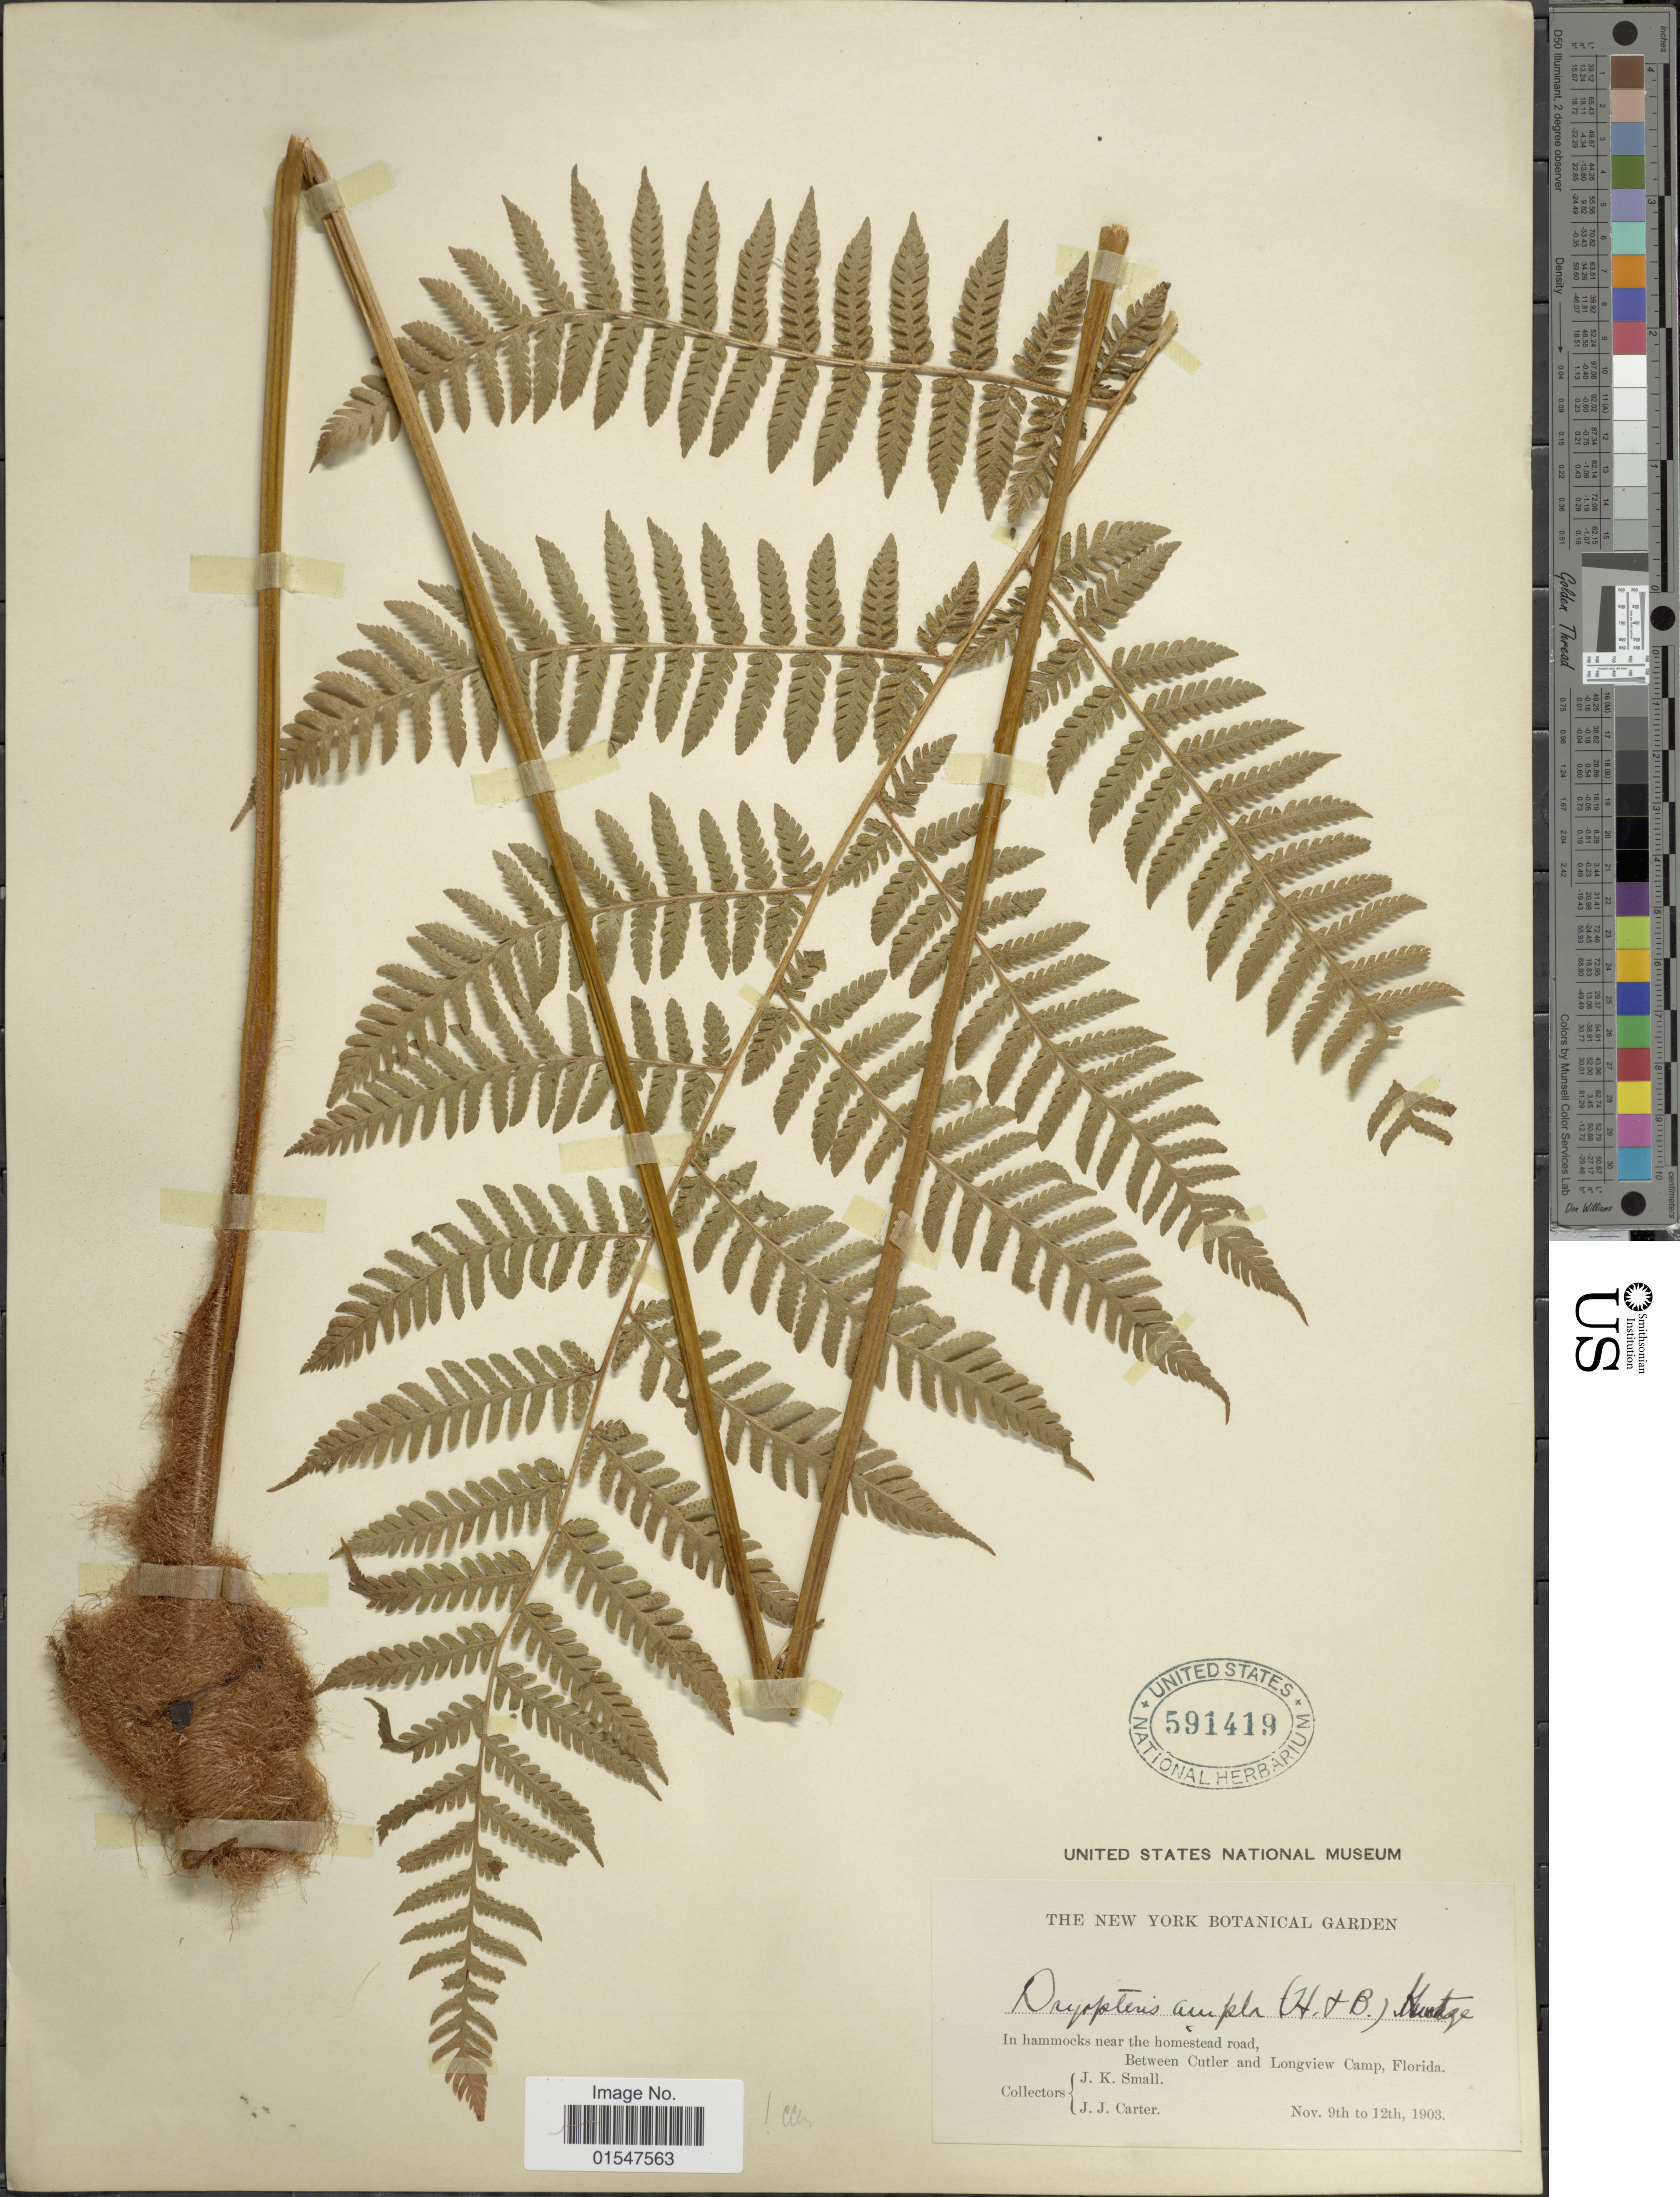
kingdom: Plantae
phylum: Tracheophyta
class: Polypodiopsida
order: Polypodiales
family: Dryopteridaceae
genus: Ctenitis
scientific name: Ctenitis sloanei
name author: (Poepp. ex Spreng.) C.V. Morton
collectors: J. K. Small & J. Carter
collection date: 1903-11-09/1903-11-12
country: United States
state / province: Florida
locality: In hammocks near the homestead road, between Cutler and Longview Camp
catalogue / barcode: US 591419